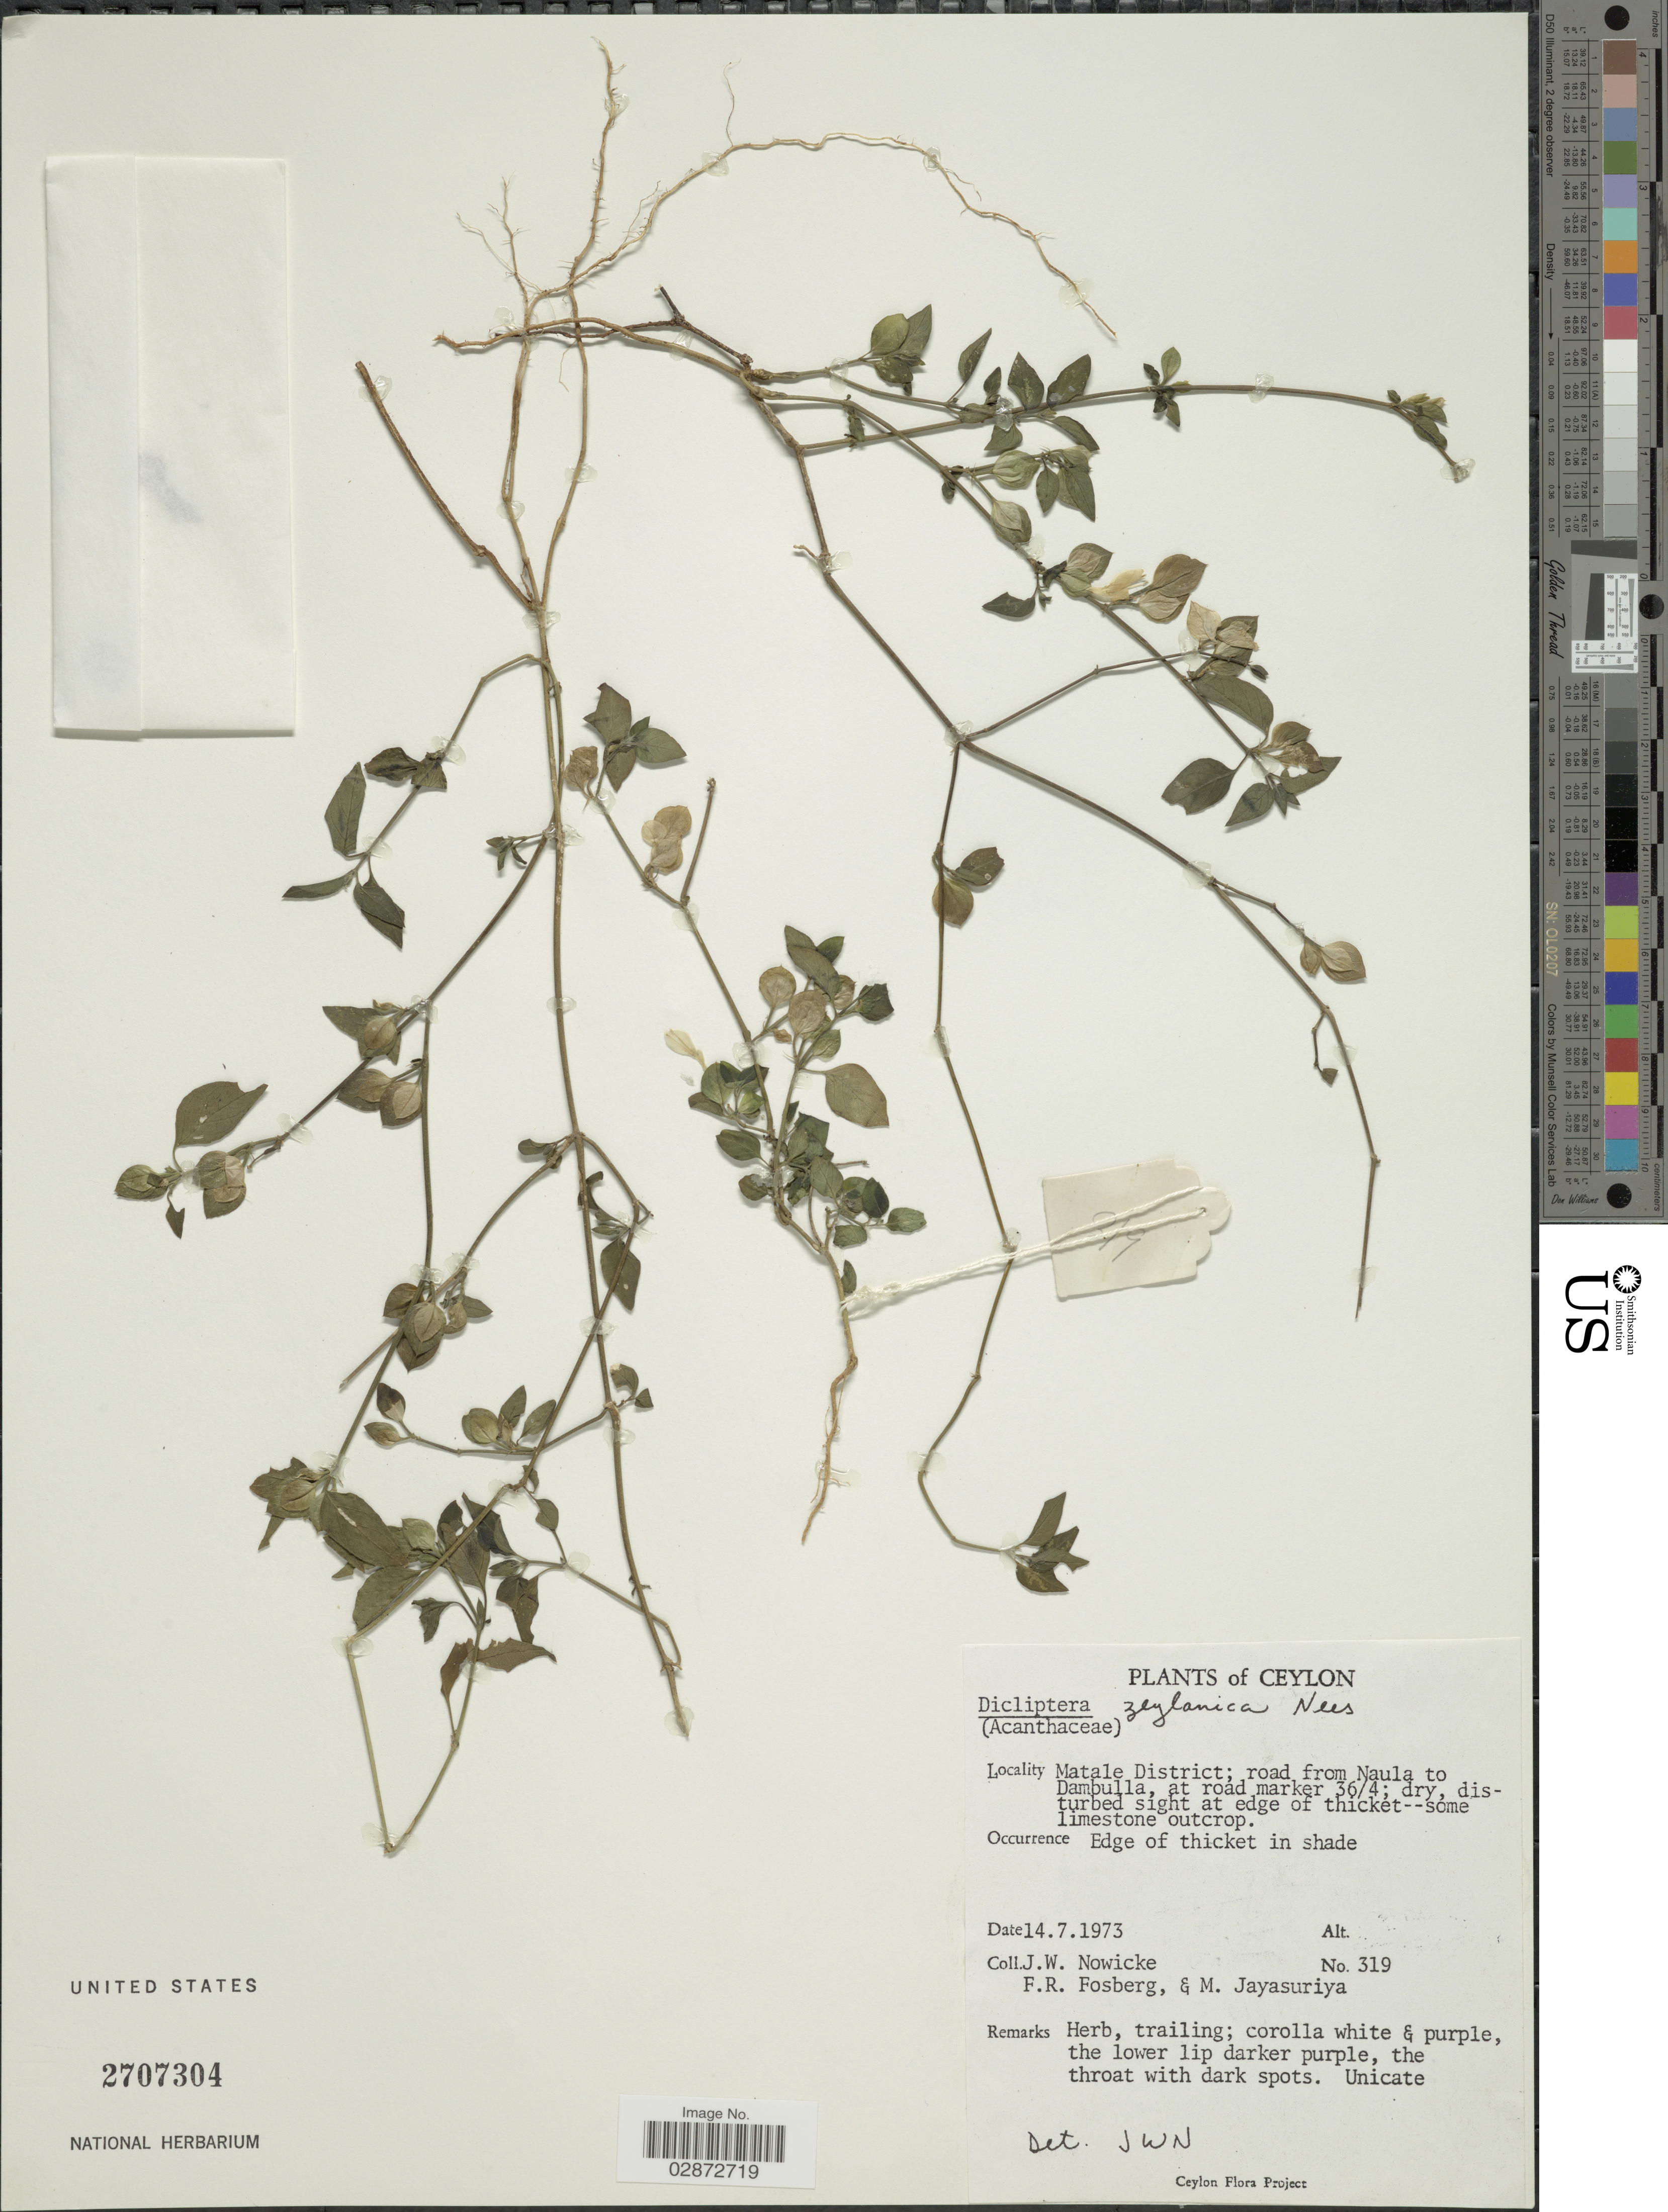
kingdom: Plantae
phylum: Tracheophyta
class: Magnoliopsida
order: Lamiales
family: Acanthaceae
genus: Dicliptera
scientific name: Dicliptera zeylanica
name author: Nees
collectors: J. W. Nowicke, F. R. Fosberg & M. Jayasuriya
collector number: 319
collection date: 1973-07-14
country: Sri Lanka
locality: Ceylon. Matale District; road from Naula to Dambulla, at road marker 36/4; dry.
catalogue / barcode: US 2707304